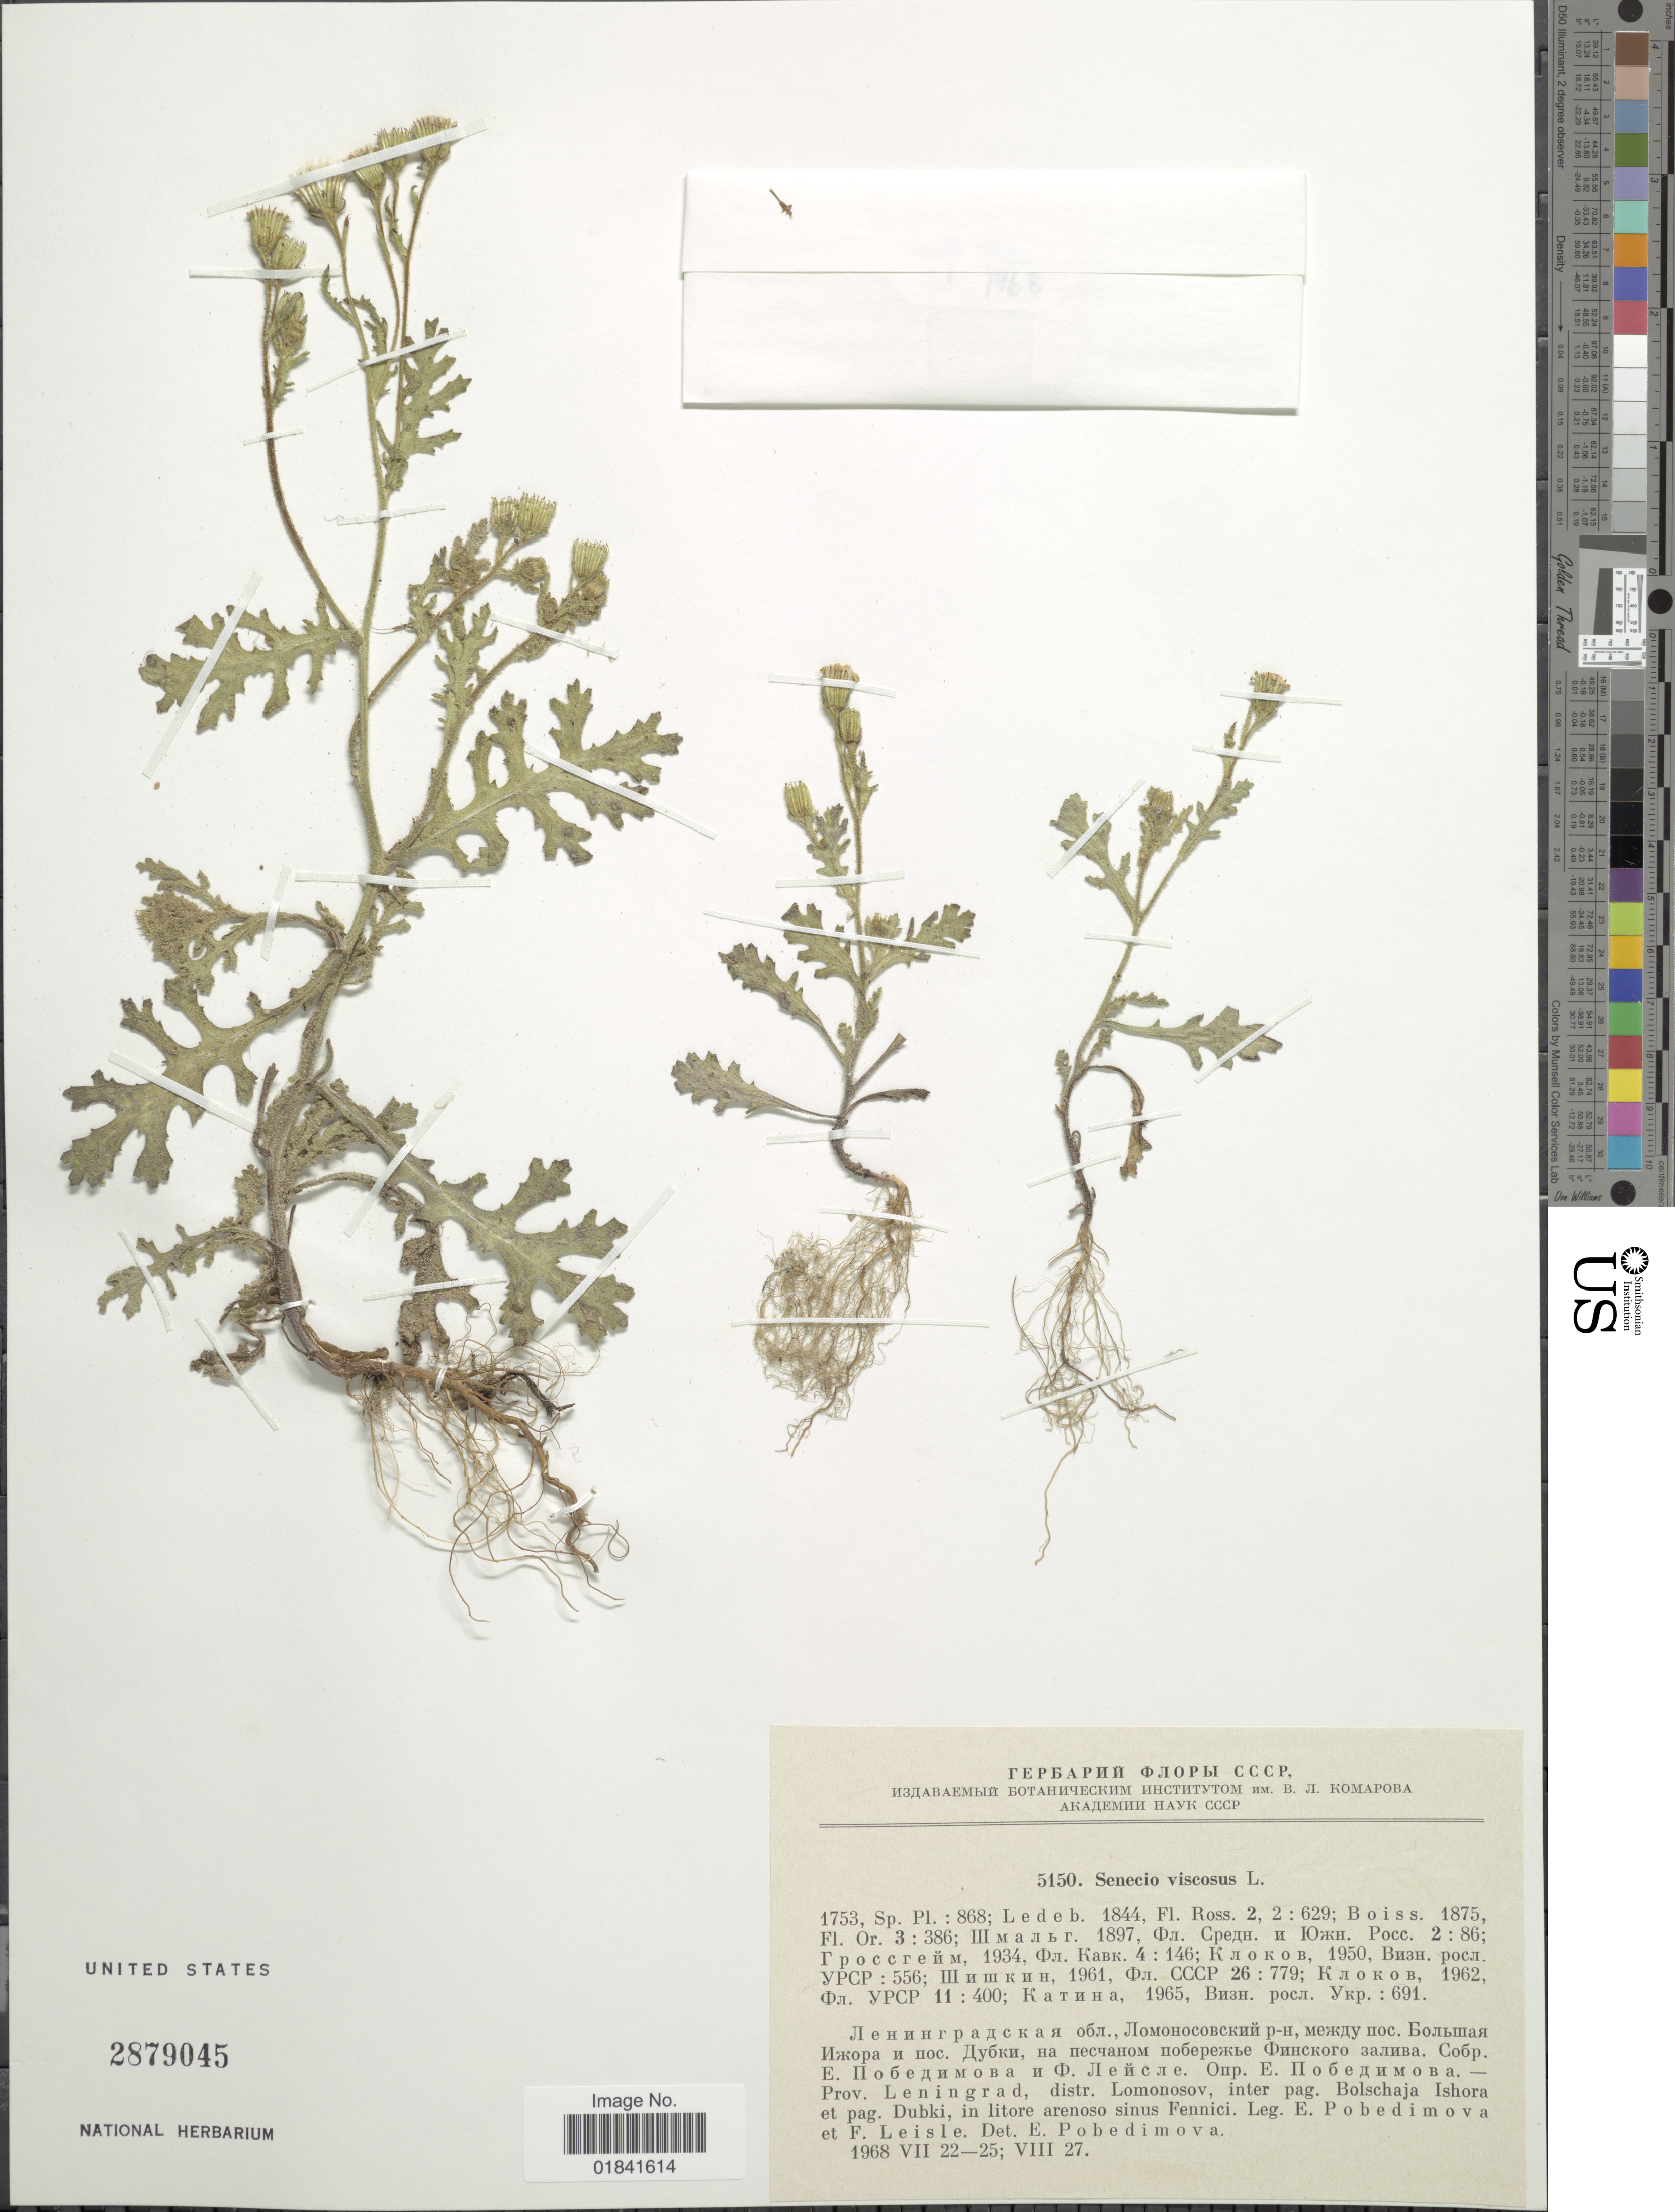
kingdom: Plantae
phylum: Tracheophyta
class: Magnoliopsida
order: Asterales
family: Asteraceae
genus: Senecio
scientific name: Senecio viscosus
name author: L.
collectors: E. Pobedimova & F. Leisle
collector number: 5150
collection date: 1968-07-22/1968-08-27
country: Russian Federation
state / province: St. Petersburg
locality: Prov. Leningrad, distr. Lomonosov, inter pag. Bolschaja Ishora et pag. Dubki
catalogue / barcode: US 2879045